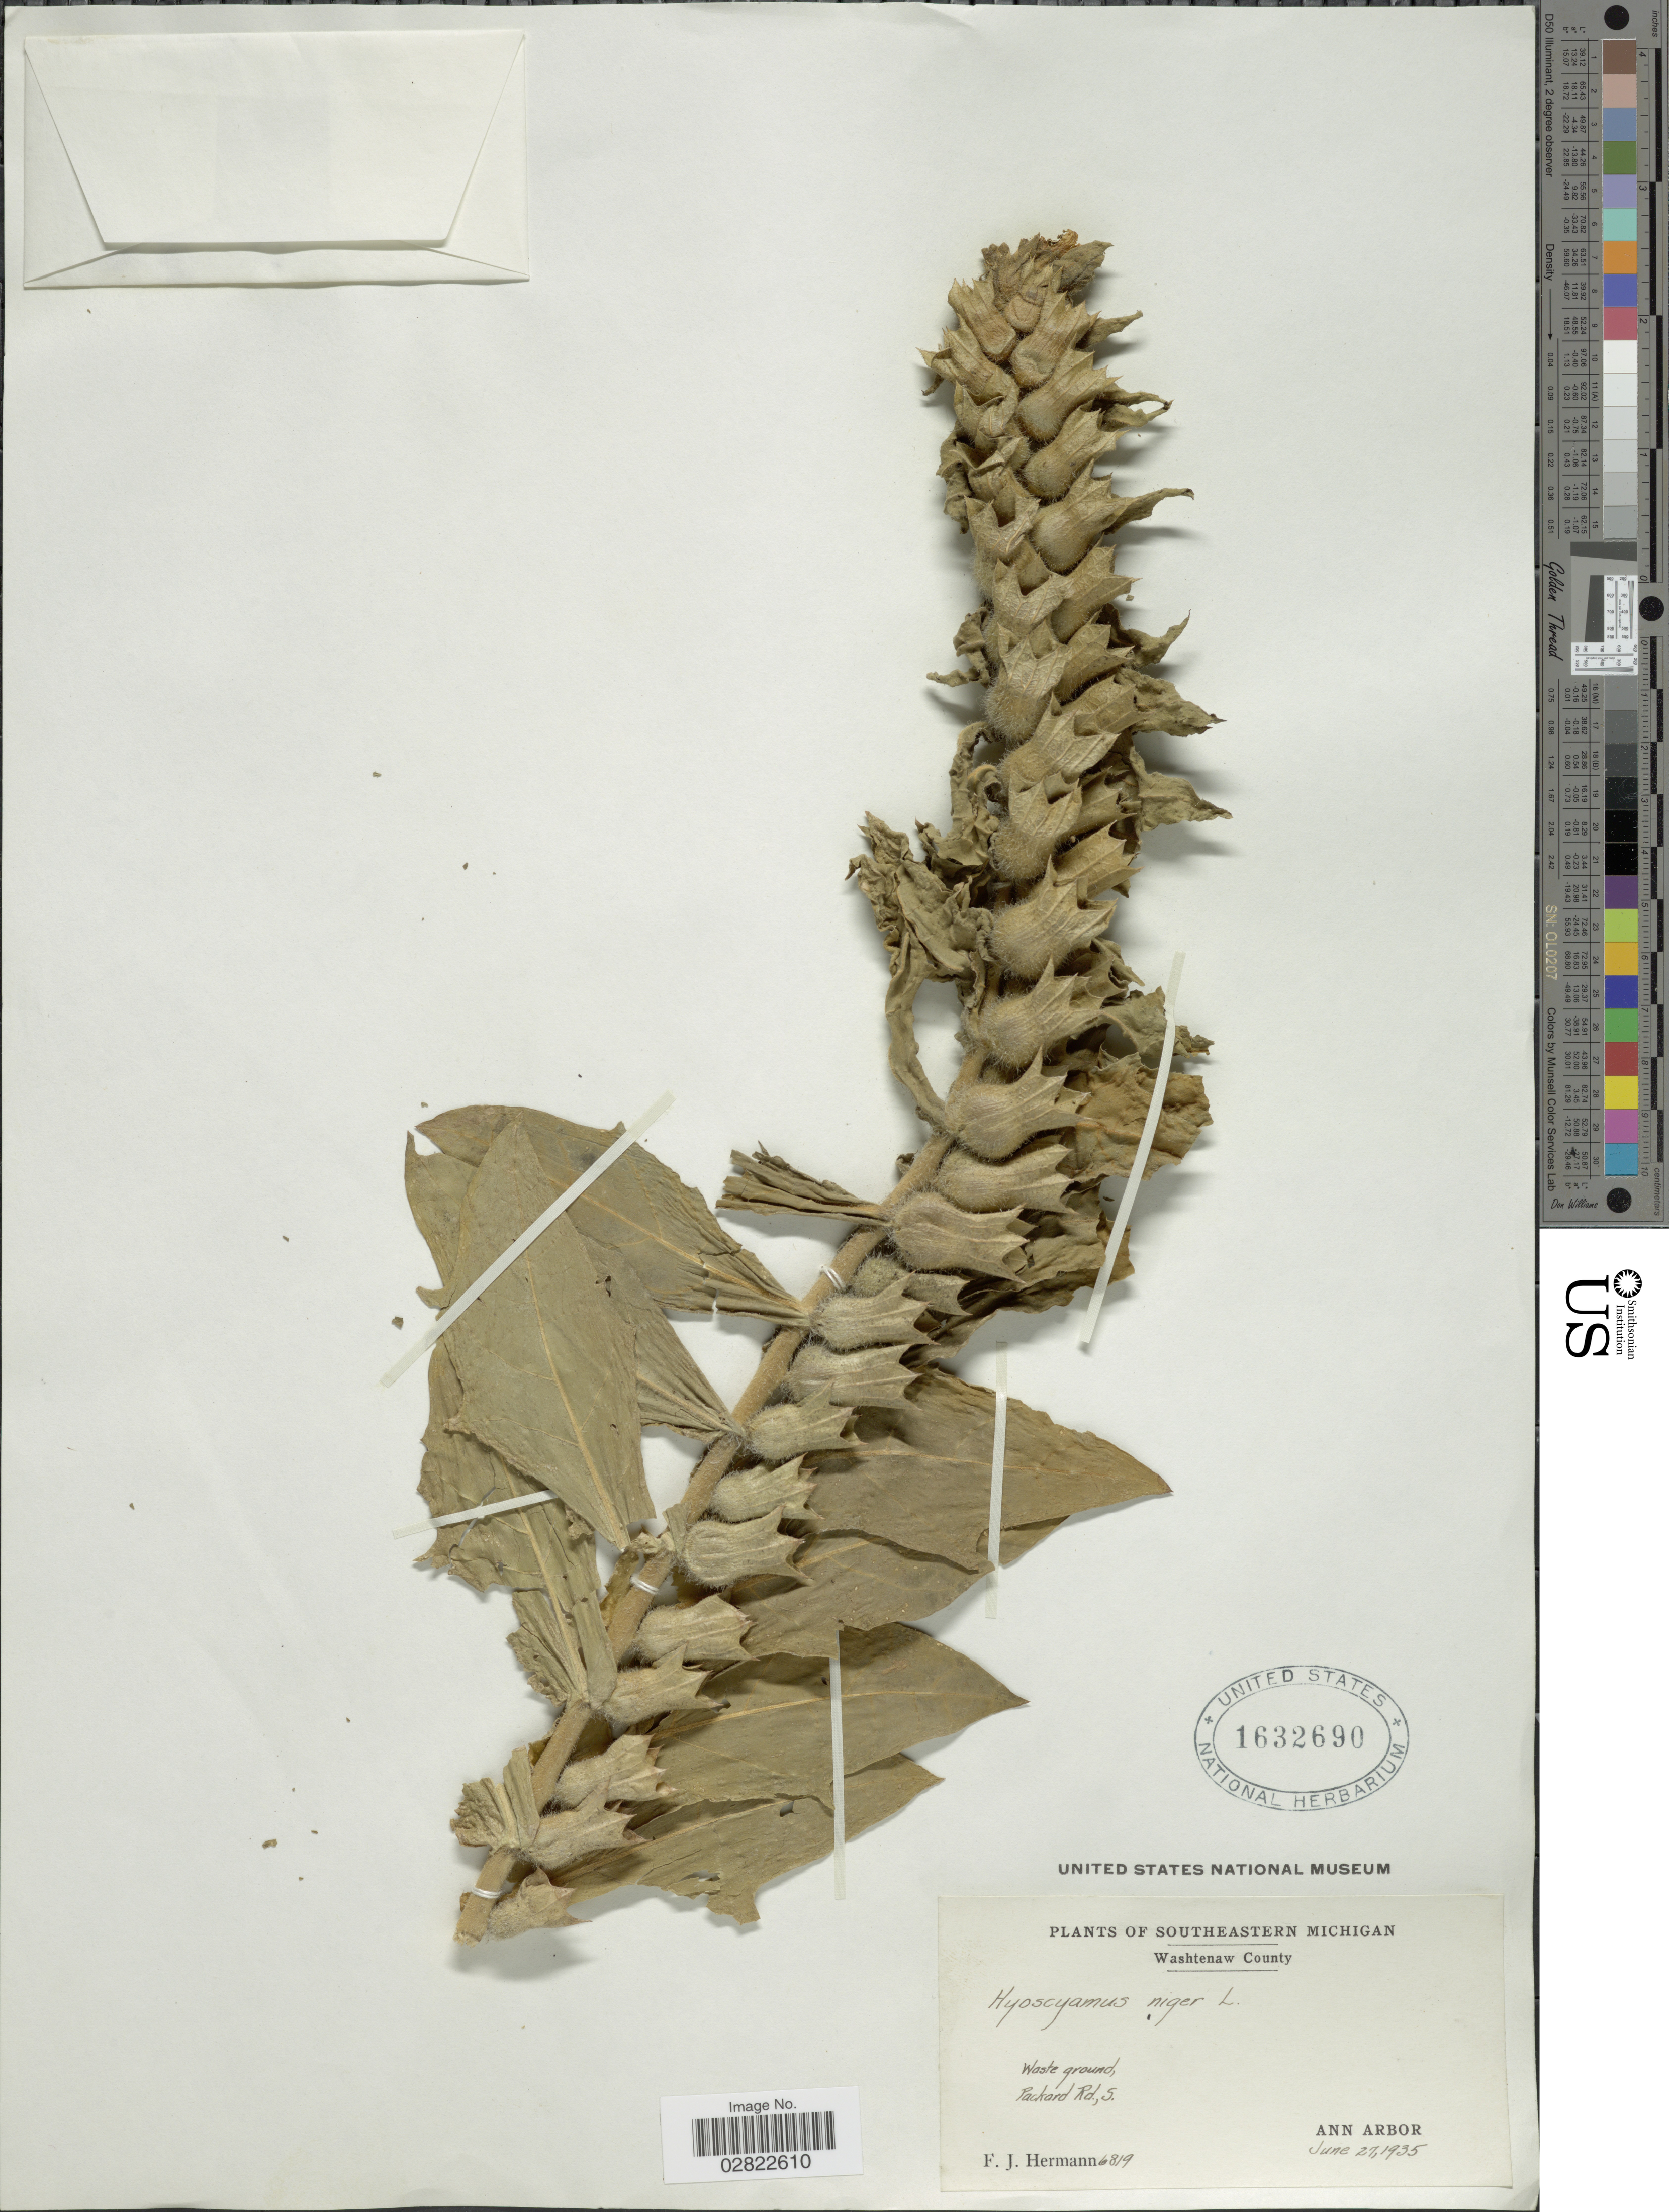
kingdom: Plantae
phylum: Tracheophyta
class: Magnoliopsida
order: Solanales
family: Solanaceae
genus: Hyoscyamus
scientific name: Hyoscyamus niger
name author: L.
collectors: F. J. Hermann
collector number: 6819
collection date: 1935-06-27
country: United States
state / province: Michigan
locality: Southeastern Michigan, Washtenaw County, Packard Rd., S., Ann Arbor.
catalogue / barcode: US 1632690